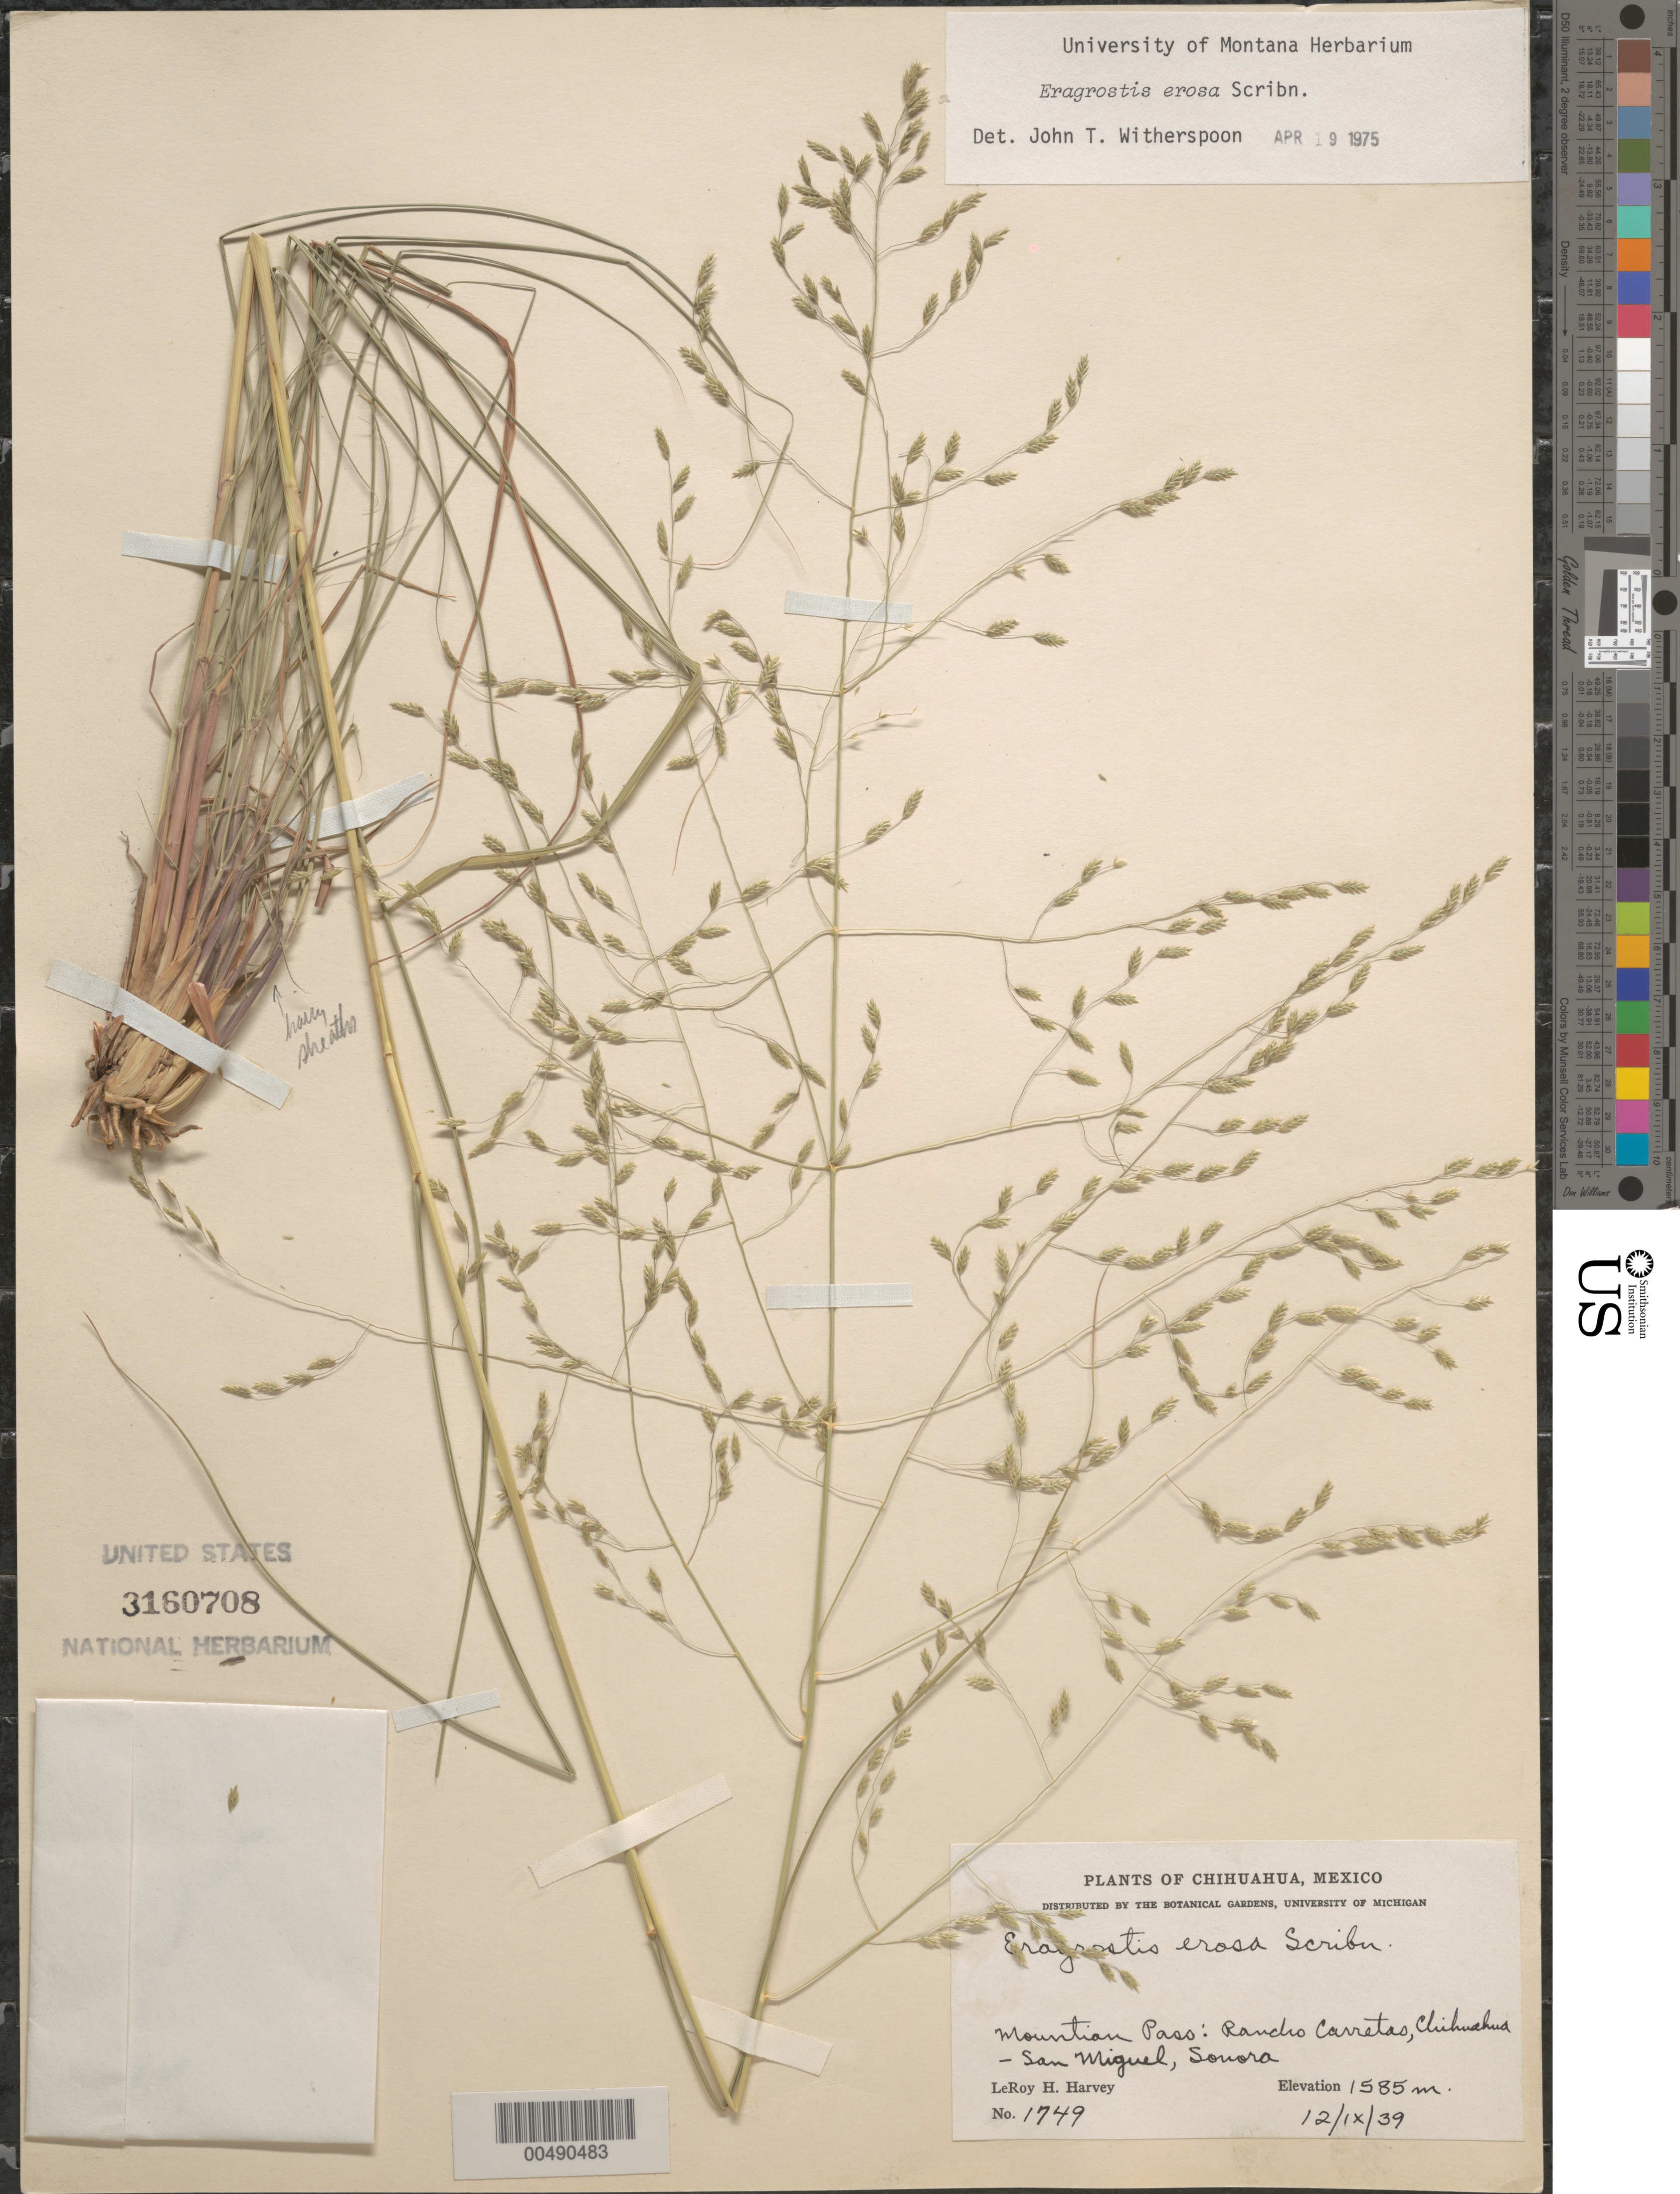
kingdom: Plantae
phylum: Tracheophyta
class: Liliopsida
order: Poales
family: Poaceae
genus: Eragrostis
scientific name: Eragrostis erosa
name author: Scribn. ex W.J. Beal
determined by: Witherspoon, John T.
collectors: L. H. Harvey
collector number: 1749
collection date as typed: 12 Sep 1939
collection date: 1939-09-12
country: Mexico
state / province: Sonora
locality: Mountain pass, Rancho Carretas, Chihuahua - San Miguel, Sonora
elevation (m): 1585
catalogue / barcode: US 3160708